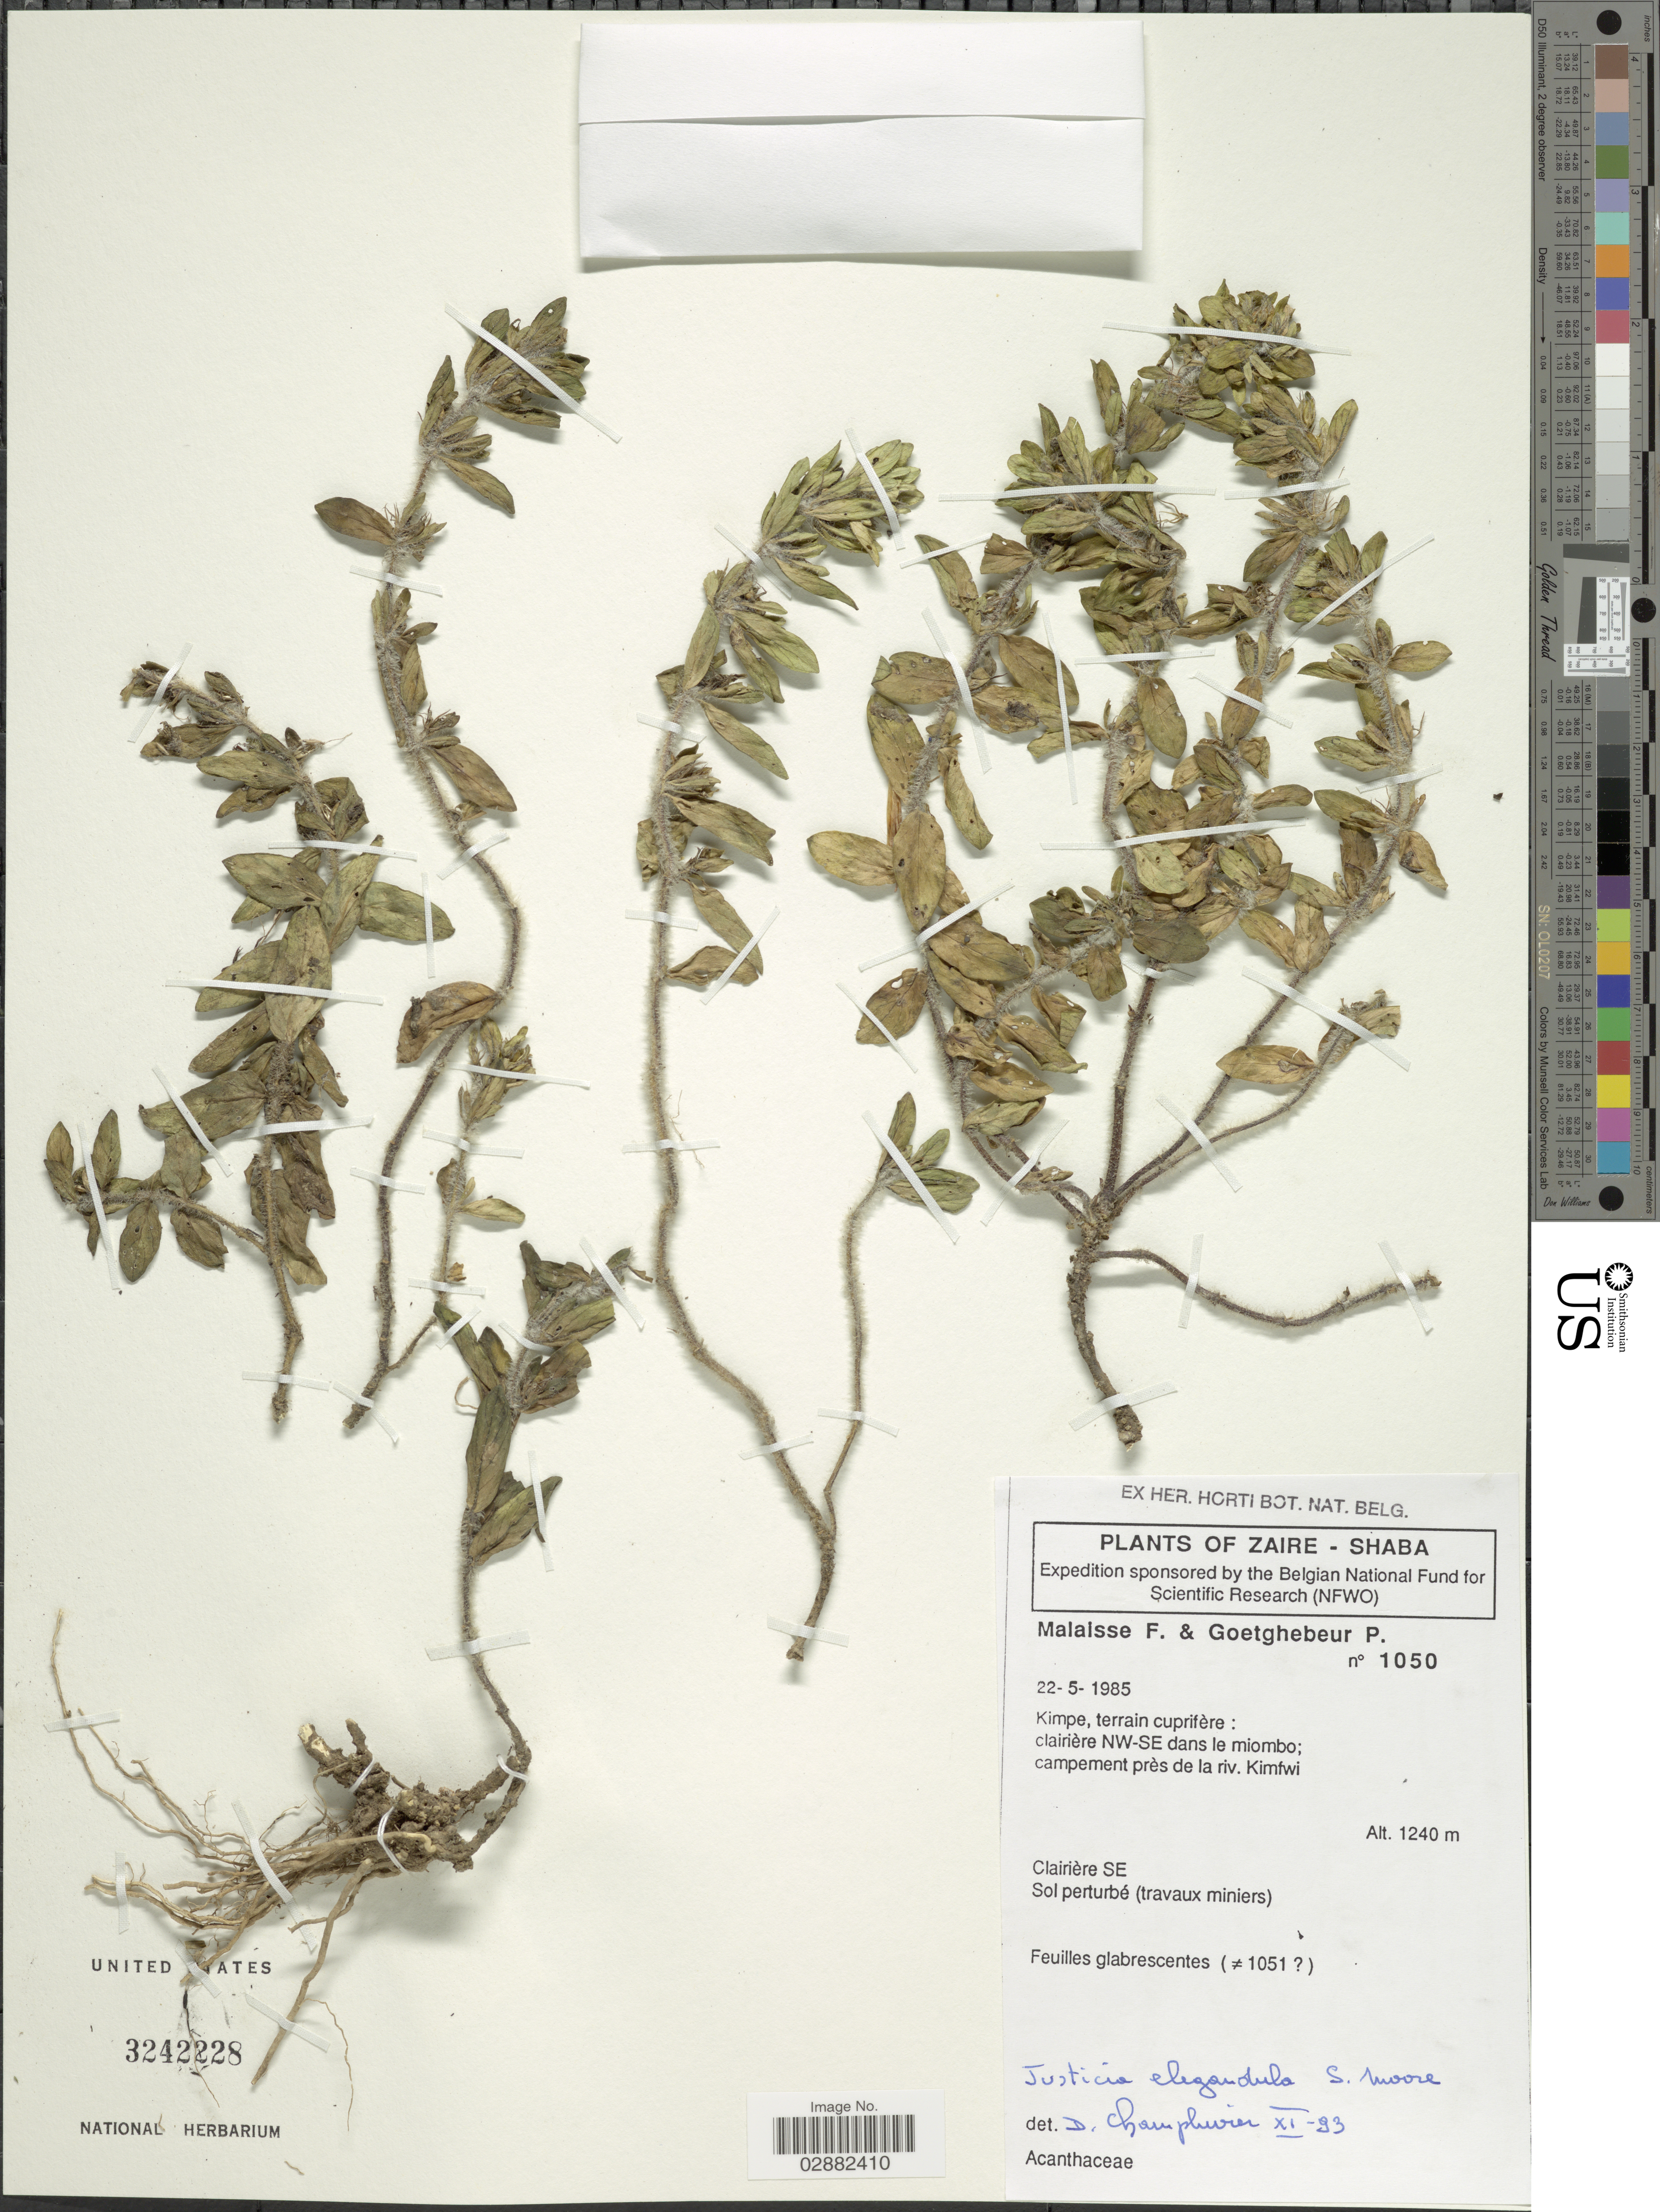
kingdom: Plantae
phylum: Tracheophyta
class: Magnoliopsida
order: Lamiales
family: Acanthaceae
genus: Justicia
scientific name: Justicia elegantula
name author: S. Moore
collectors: F. Malaisse & P. Goetghebeur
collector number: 1050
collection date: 1985-05-22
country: Angola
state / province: Zaire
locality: Zaire - Shaba, Kimpe, terrain cuprifère: clairière NW-SE dans le miombo; campement près de la riv. Kimfwi.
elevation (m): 1240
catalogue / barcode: US 3242228